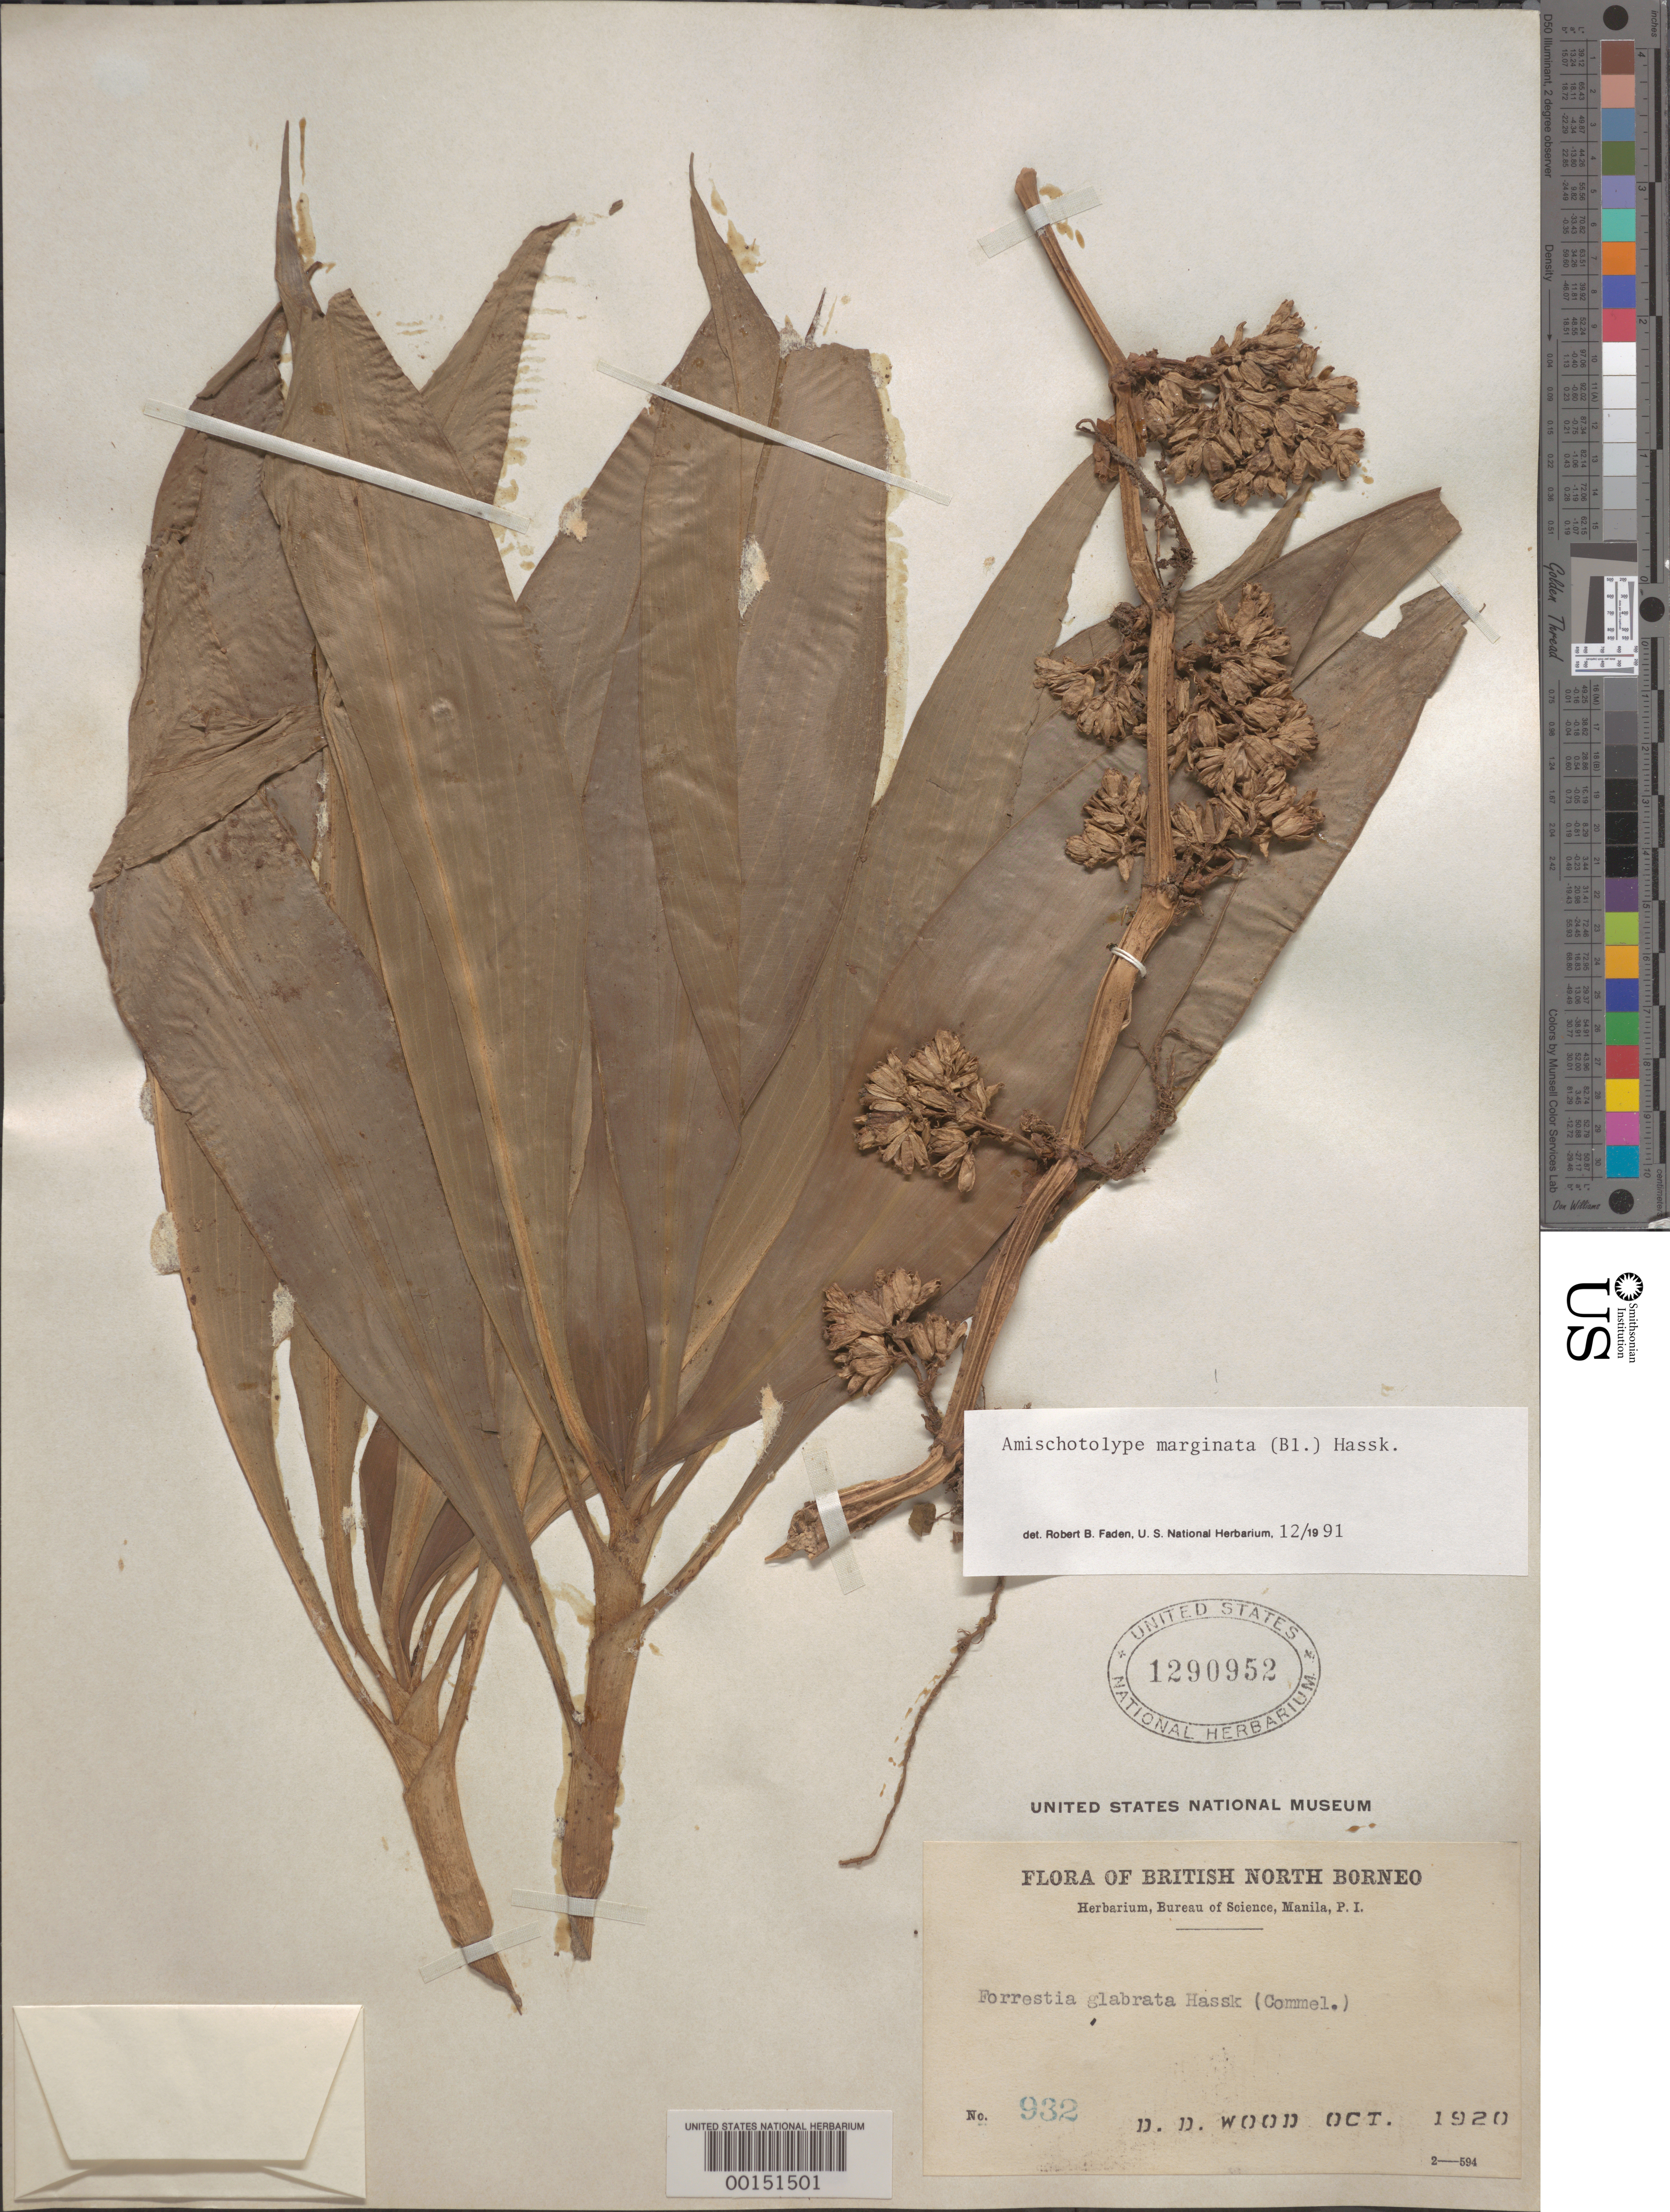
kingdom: Plantae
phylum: Tracheophyta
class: Liliopsida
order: Commelinales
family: Commelinaceae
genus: Amischotolype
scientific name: Amischotolype marginata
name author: (Blume) Hassk.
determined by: Faden, Robert B., (US), Smithsonian Institution - National Museum of Natural History (UNITED STATES)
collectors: D. Wood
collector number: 932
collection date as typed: Oct 1920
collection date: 1920-10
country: Malaysia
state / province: Sabah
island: Borneo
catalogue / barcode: US 1290952